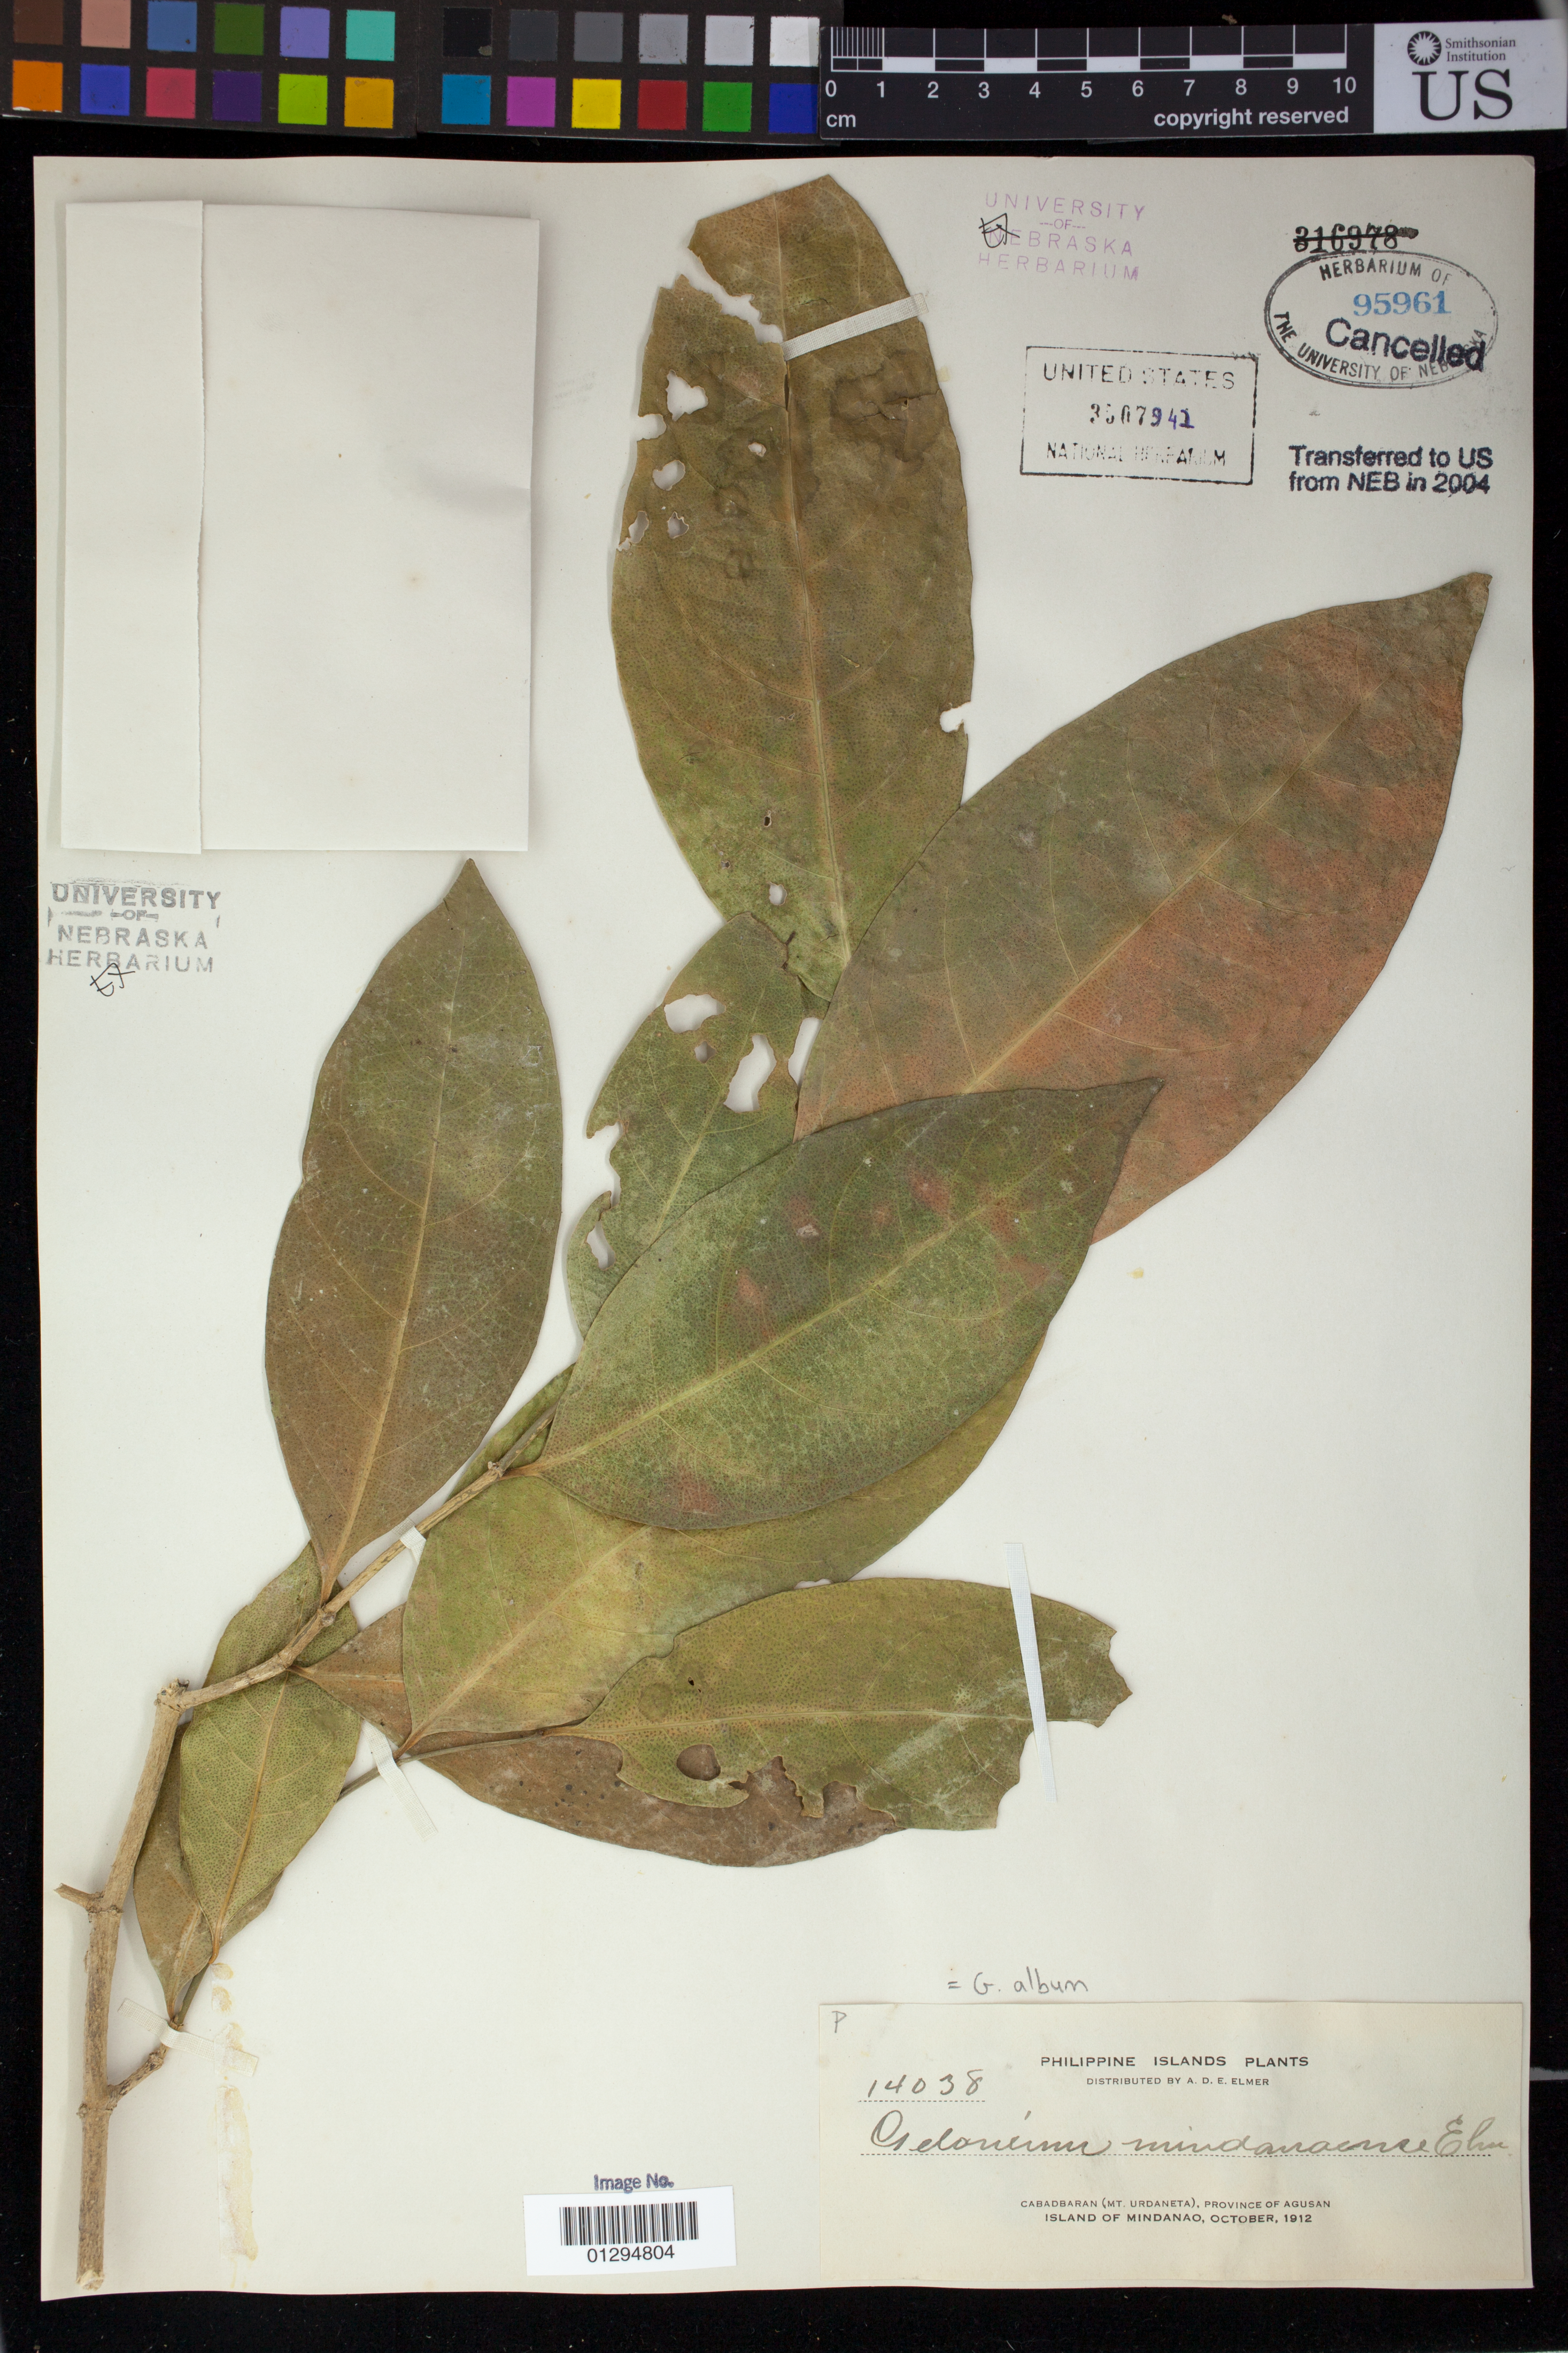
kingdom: Plantae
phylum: Tracheophyta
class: Magnoliopsida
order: Malpighiales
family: Euphorbiaceae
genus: Suregada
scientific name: Suregada glomerulata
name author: (Blume) Baill.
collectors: A. D. E. Elmer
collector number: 14038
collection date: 1912-10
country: Philippines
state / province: Caraga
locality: Cabadbaran (Mt. Urdaneta), Province of Agusan, Island of Mindanao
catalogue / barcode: US 3507941